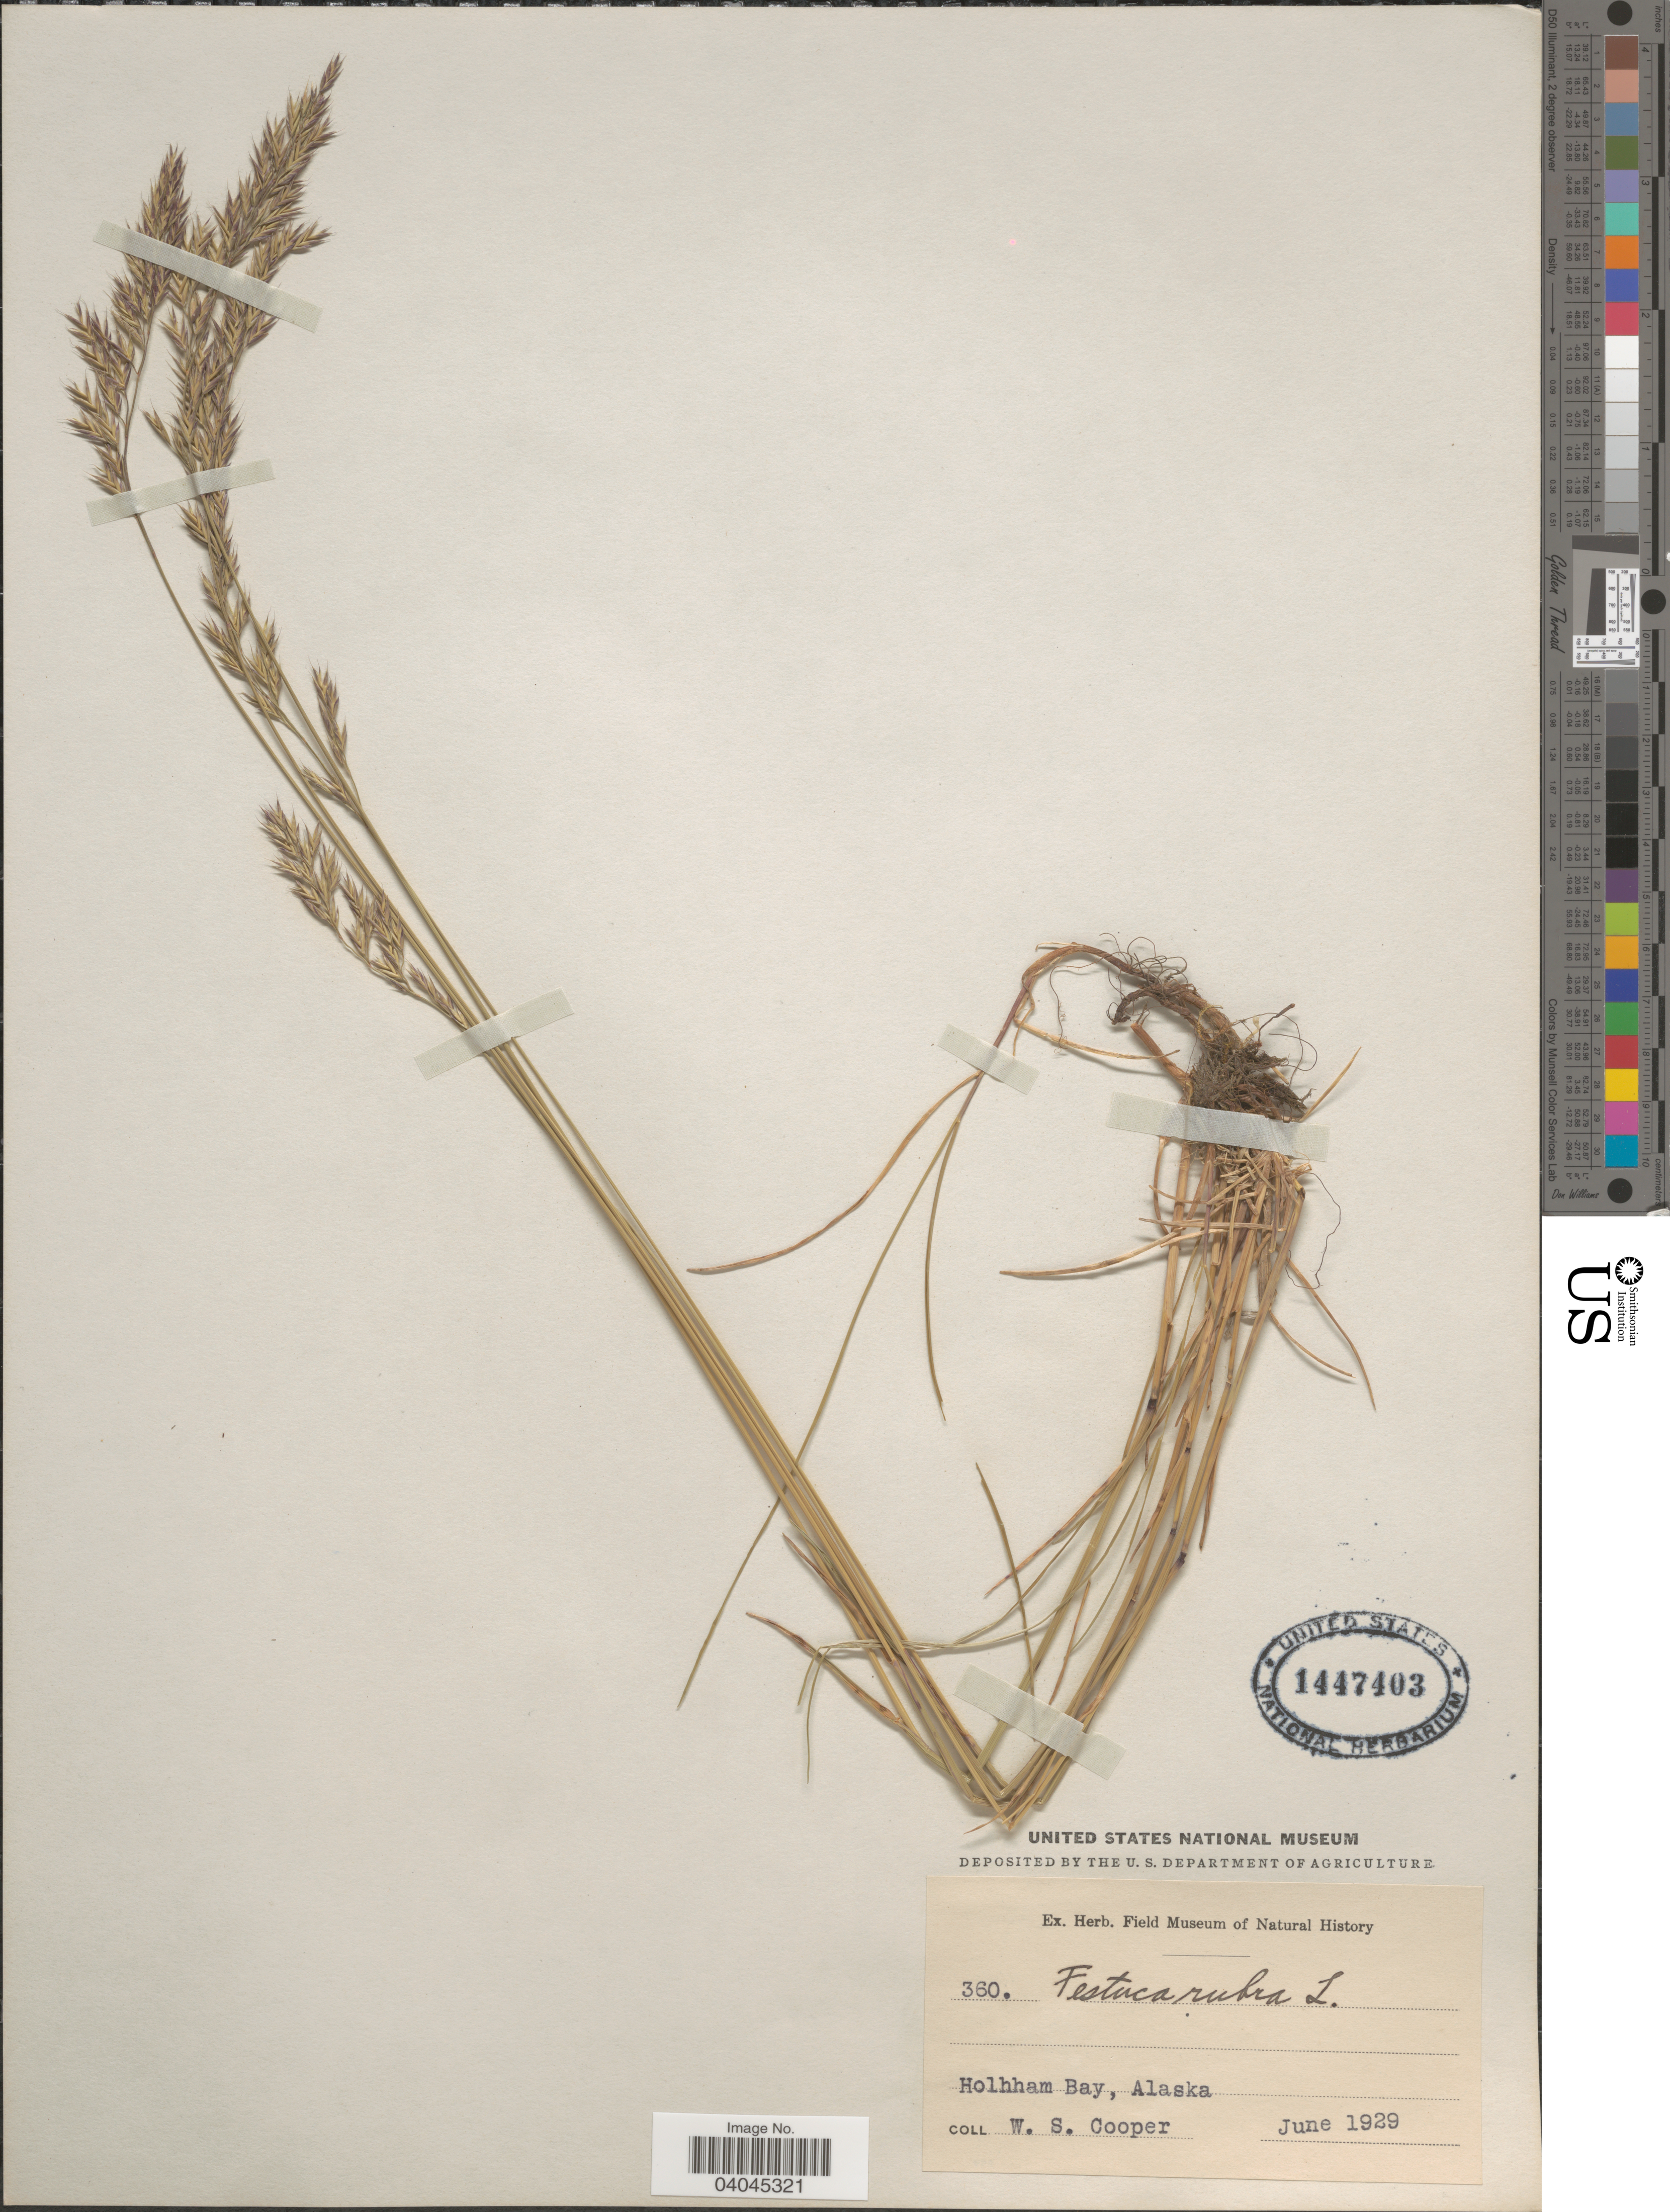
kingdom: Plantae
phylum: Tracheophyta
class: Liliopsida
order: Poales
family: Poaceae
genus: Festuca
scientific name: Festuca rubra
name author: L.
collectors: W. Cooper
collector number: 360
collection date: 1929-06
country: United States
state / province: Alaska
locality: Holhham Bay.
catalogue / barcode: US 1447403